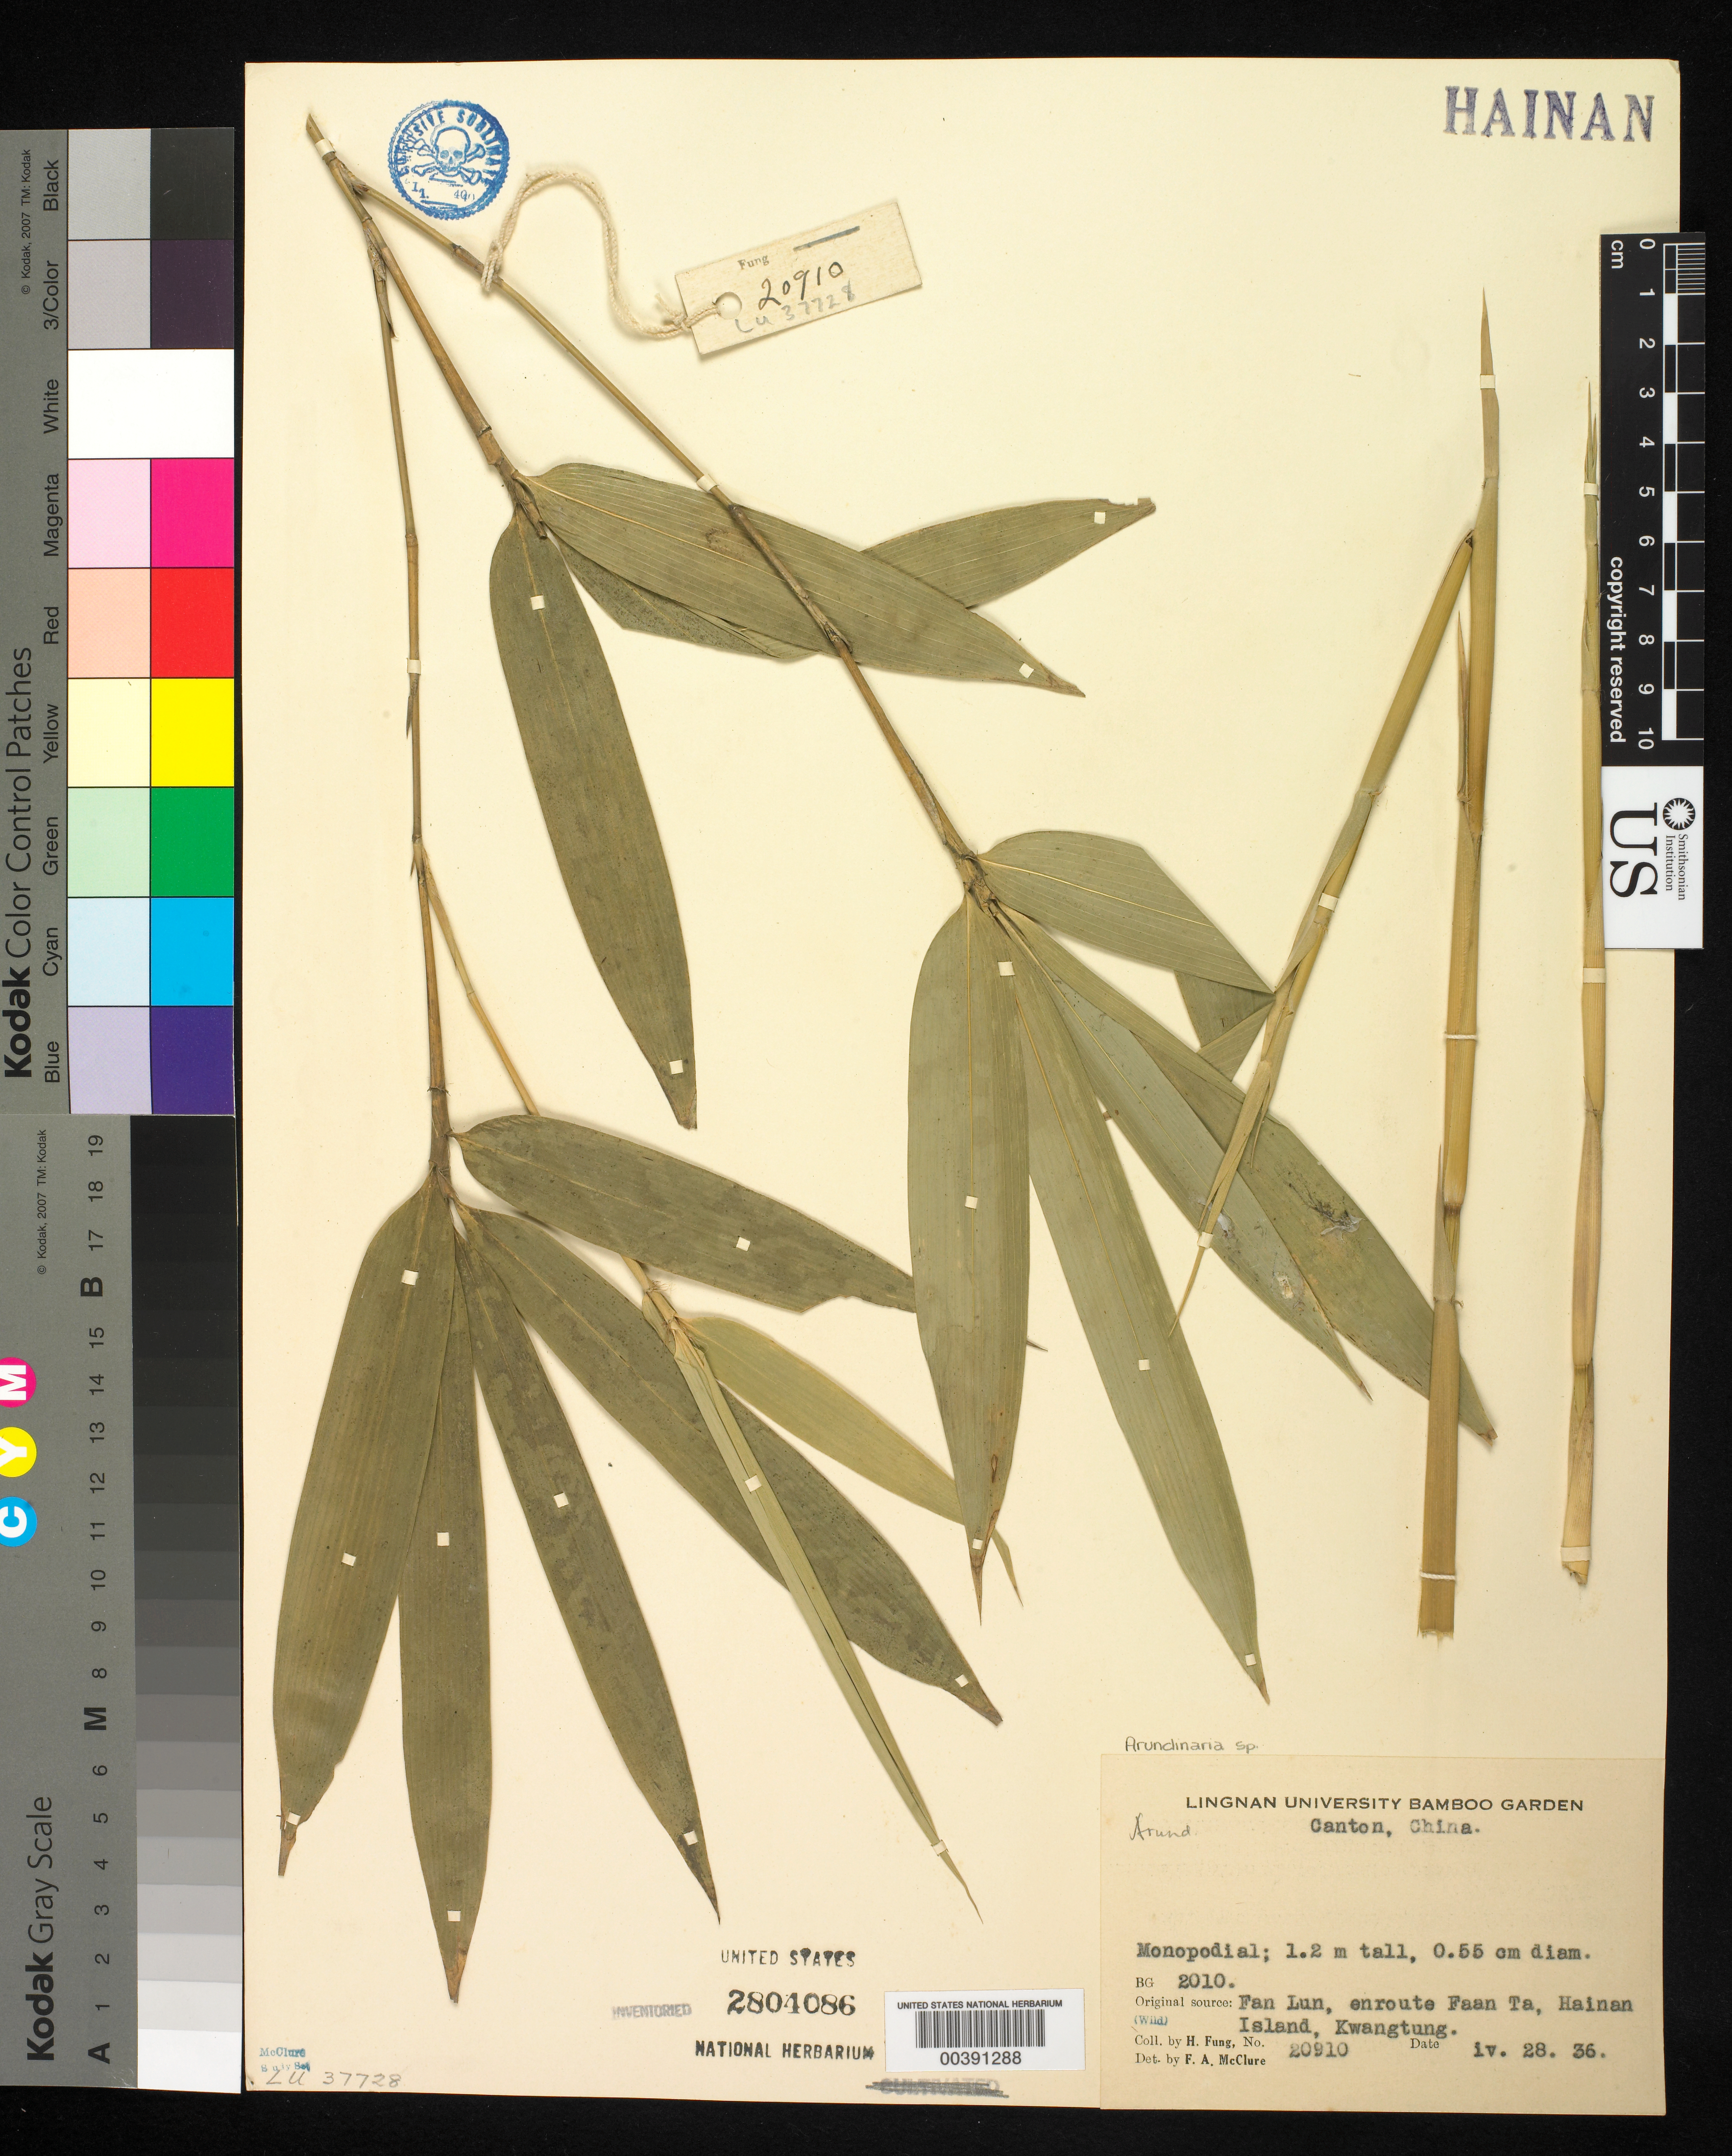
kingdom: Plantae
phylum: Tracheophyta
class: Liliopsida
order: Poales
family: Poaceae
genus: Arundinaria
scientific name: Arundinaria sp.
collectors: H. L. Fung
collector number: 20910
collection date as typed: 28 Apr 1936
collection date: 1936-04-28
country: China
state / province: Guangdong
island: Honam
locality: Lingnan univ. bg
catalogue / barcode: US 2804086